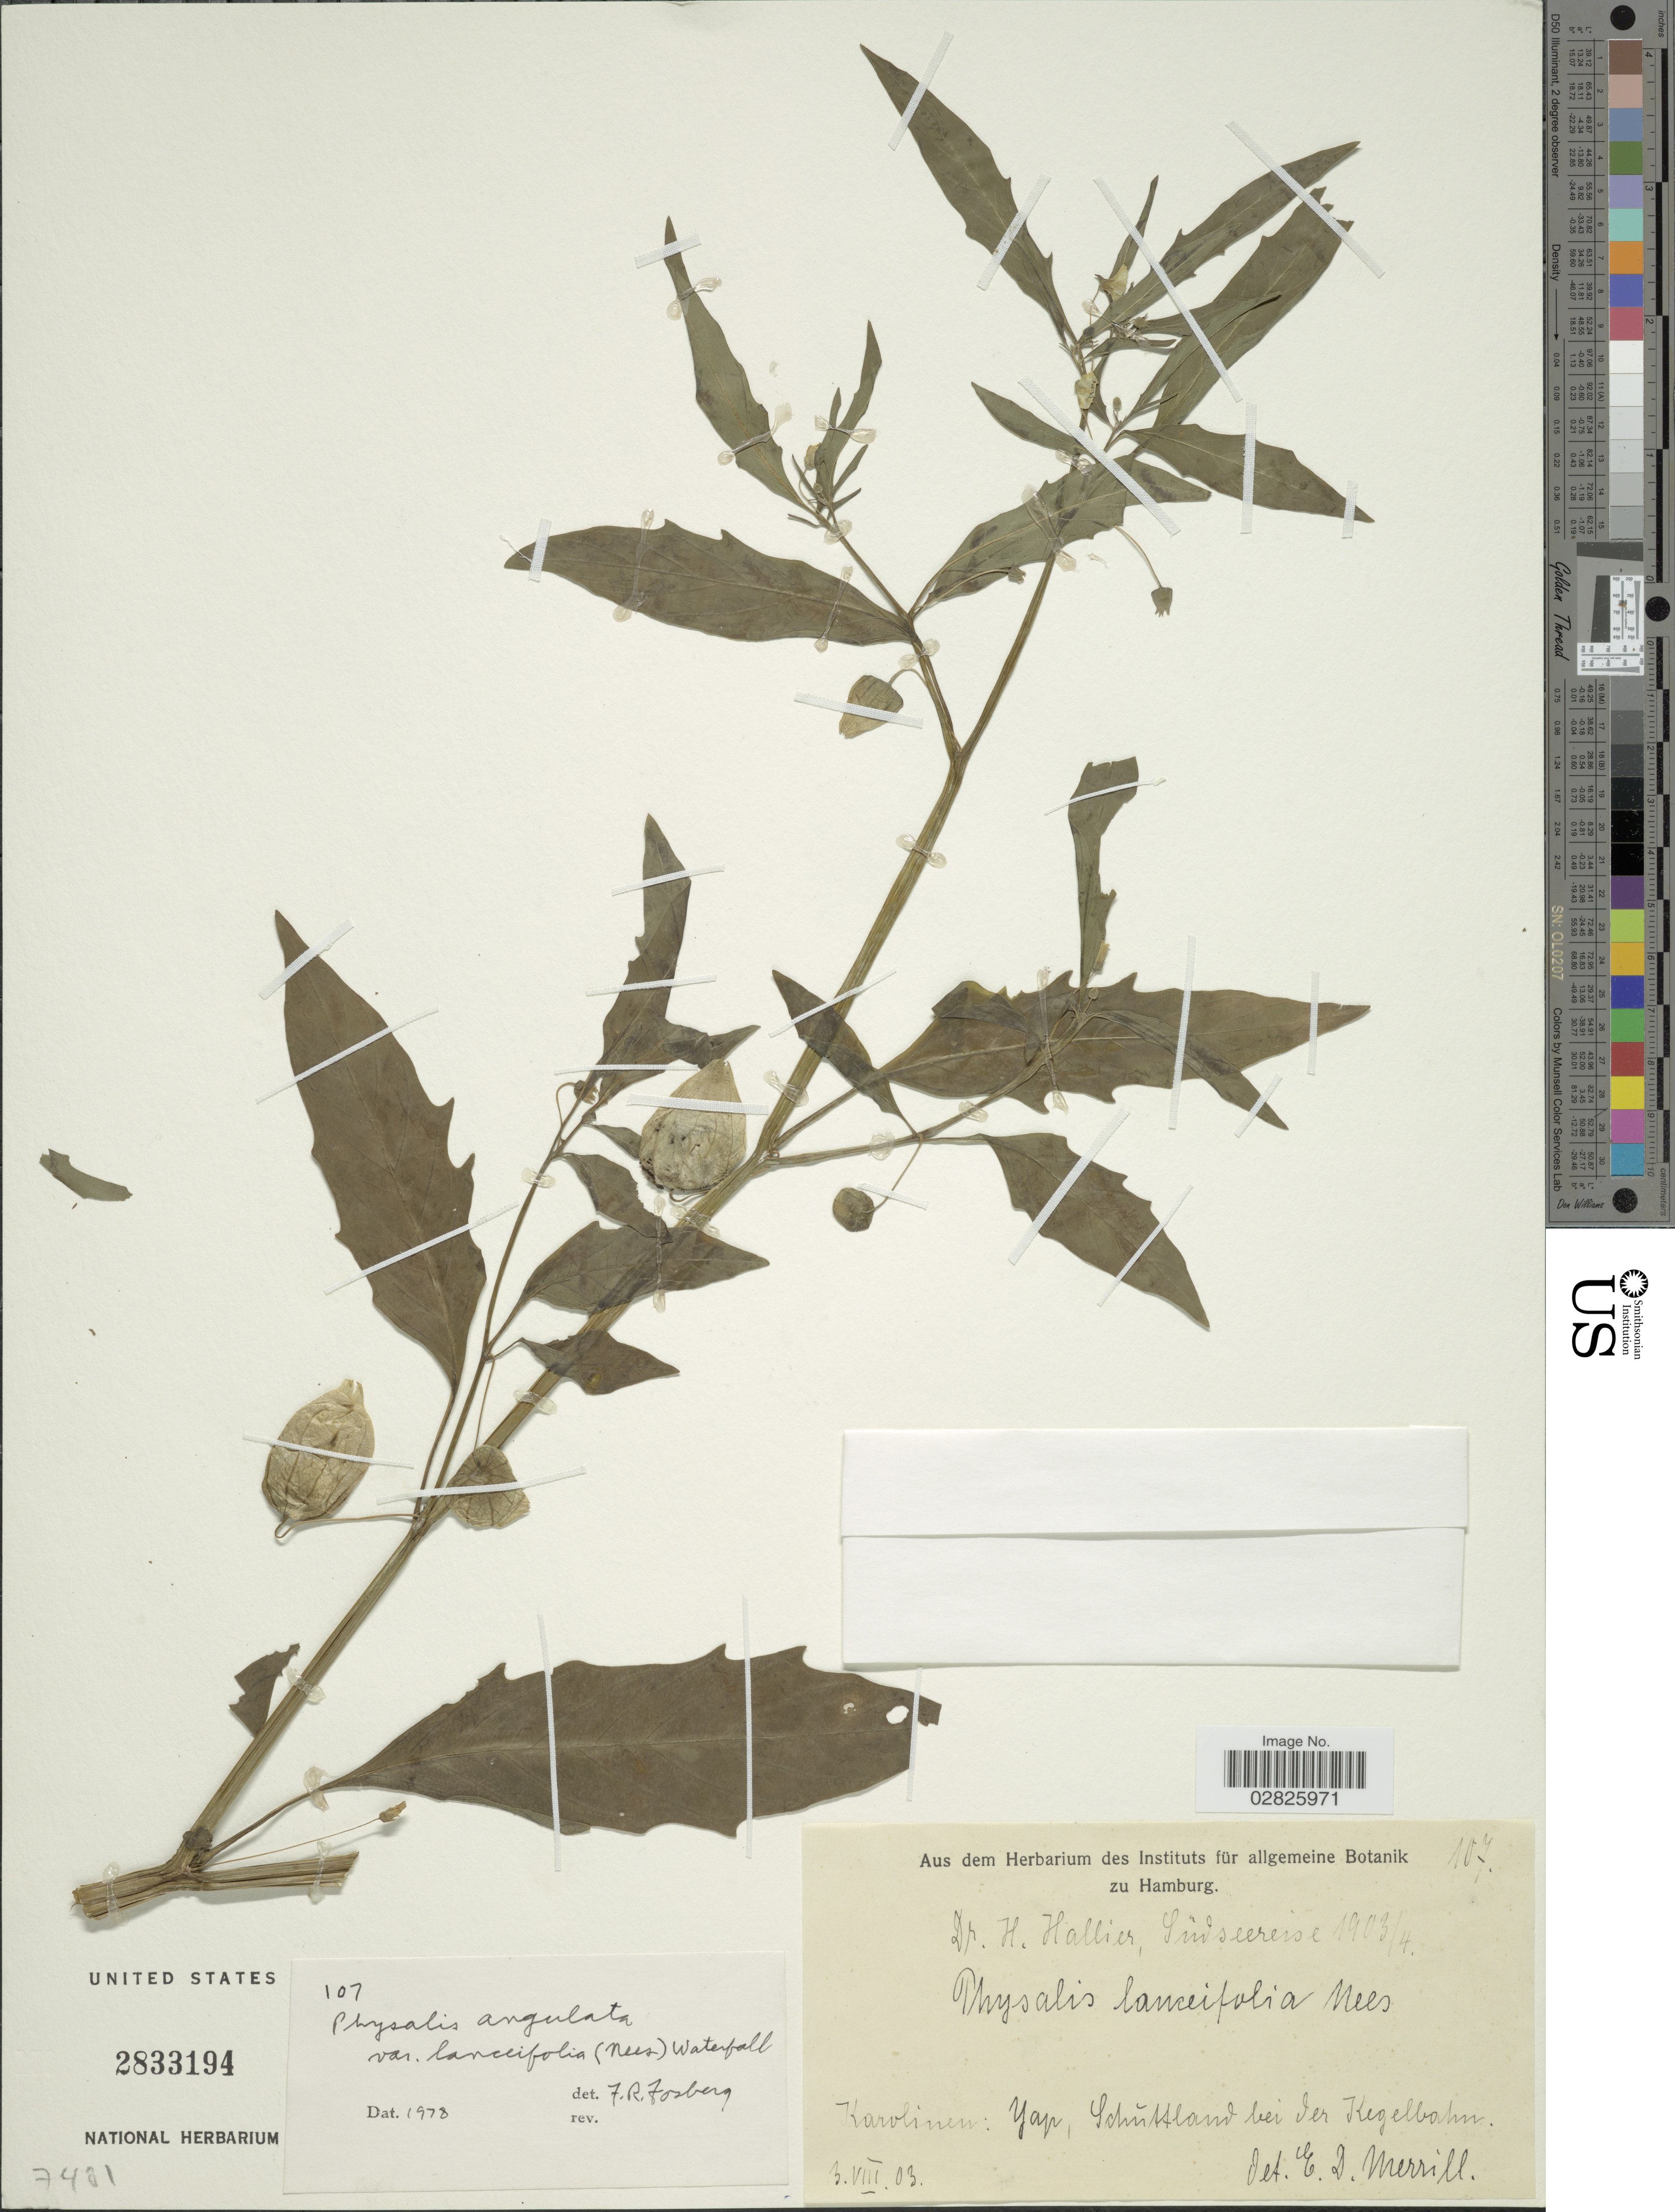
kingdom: Plantae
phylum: Tracheophyta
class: Magnoliopsida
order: Solanales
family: Solanaceae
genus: Physalis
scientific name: Physalis lanceifolia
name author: Nees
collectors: H. G. Hallier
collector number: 107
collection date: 1903-08-03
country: Micronesia, Federated States of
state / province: Yap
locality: Karolinen: Schuttland bei der Kegelbahn.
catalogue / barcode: US 2833194